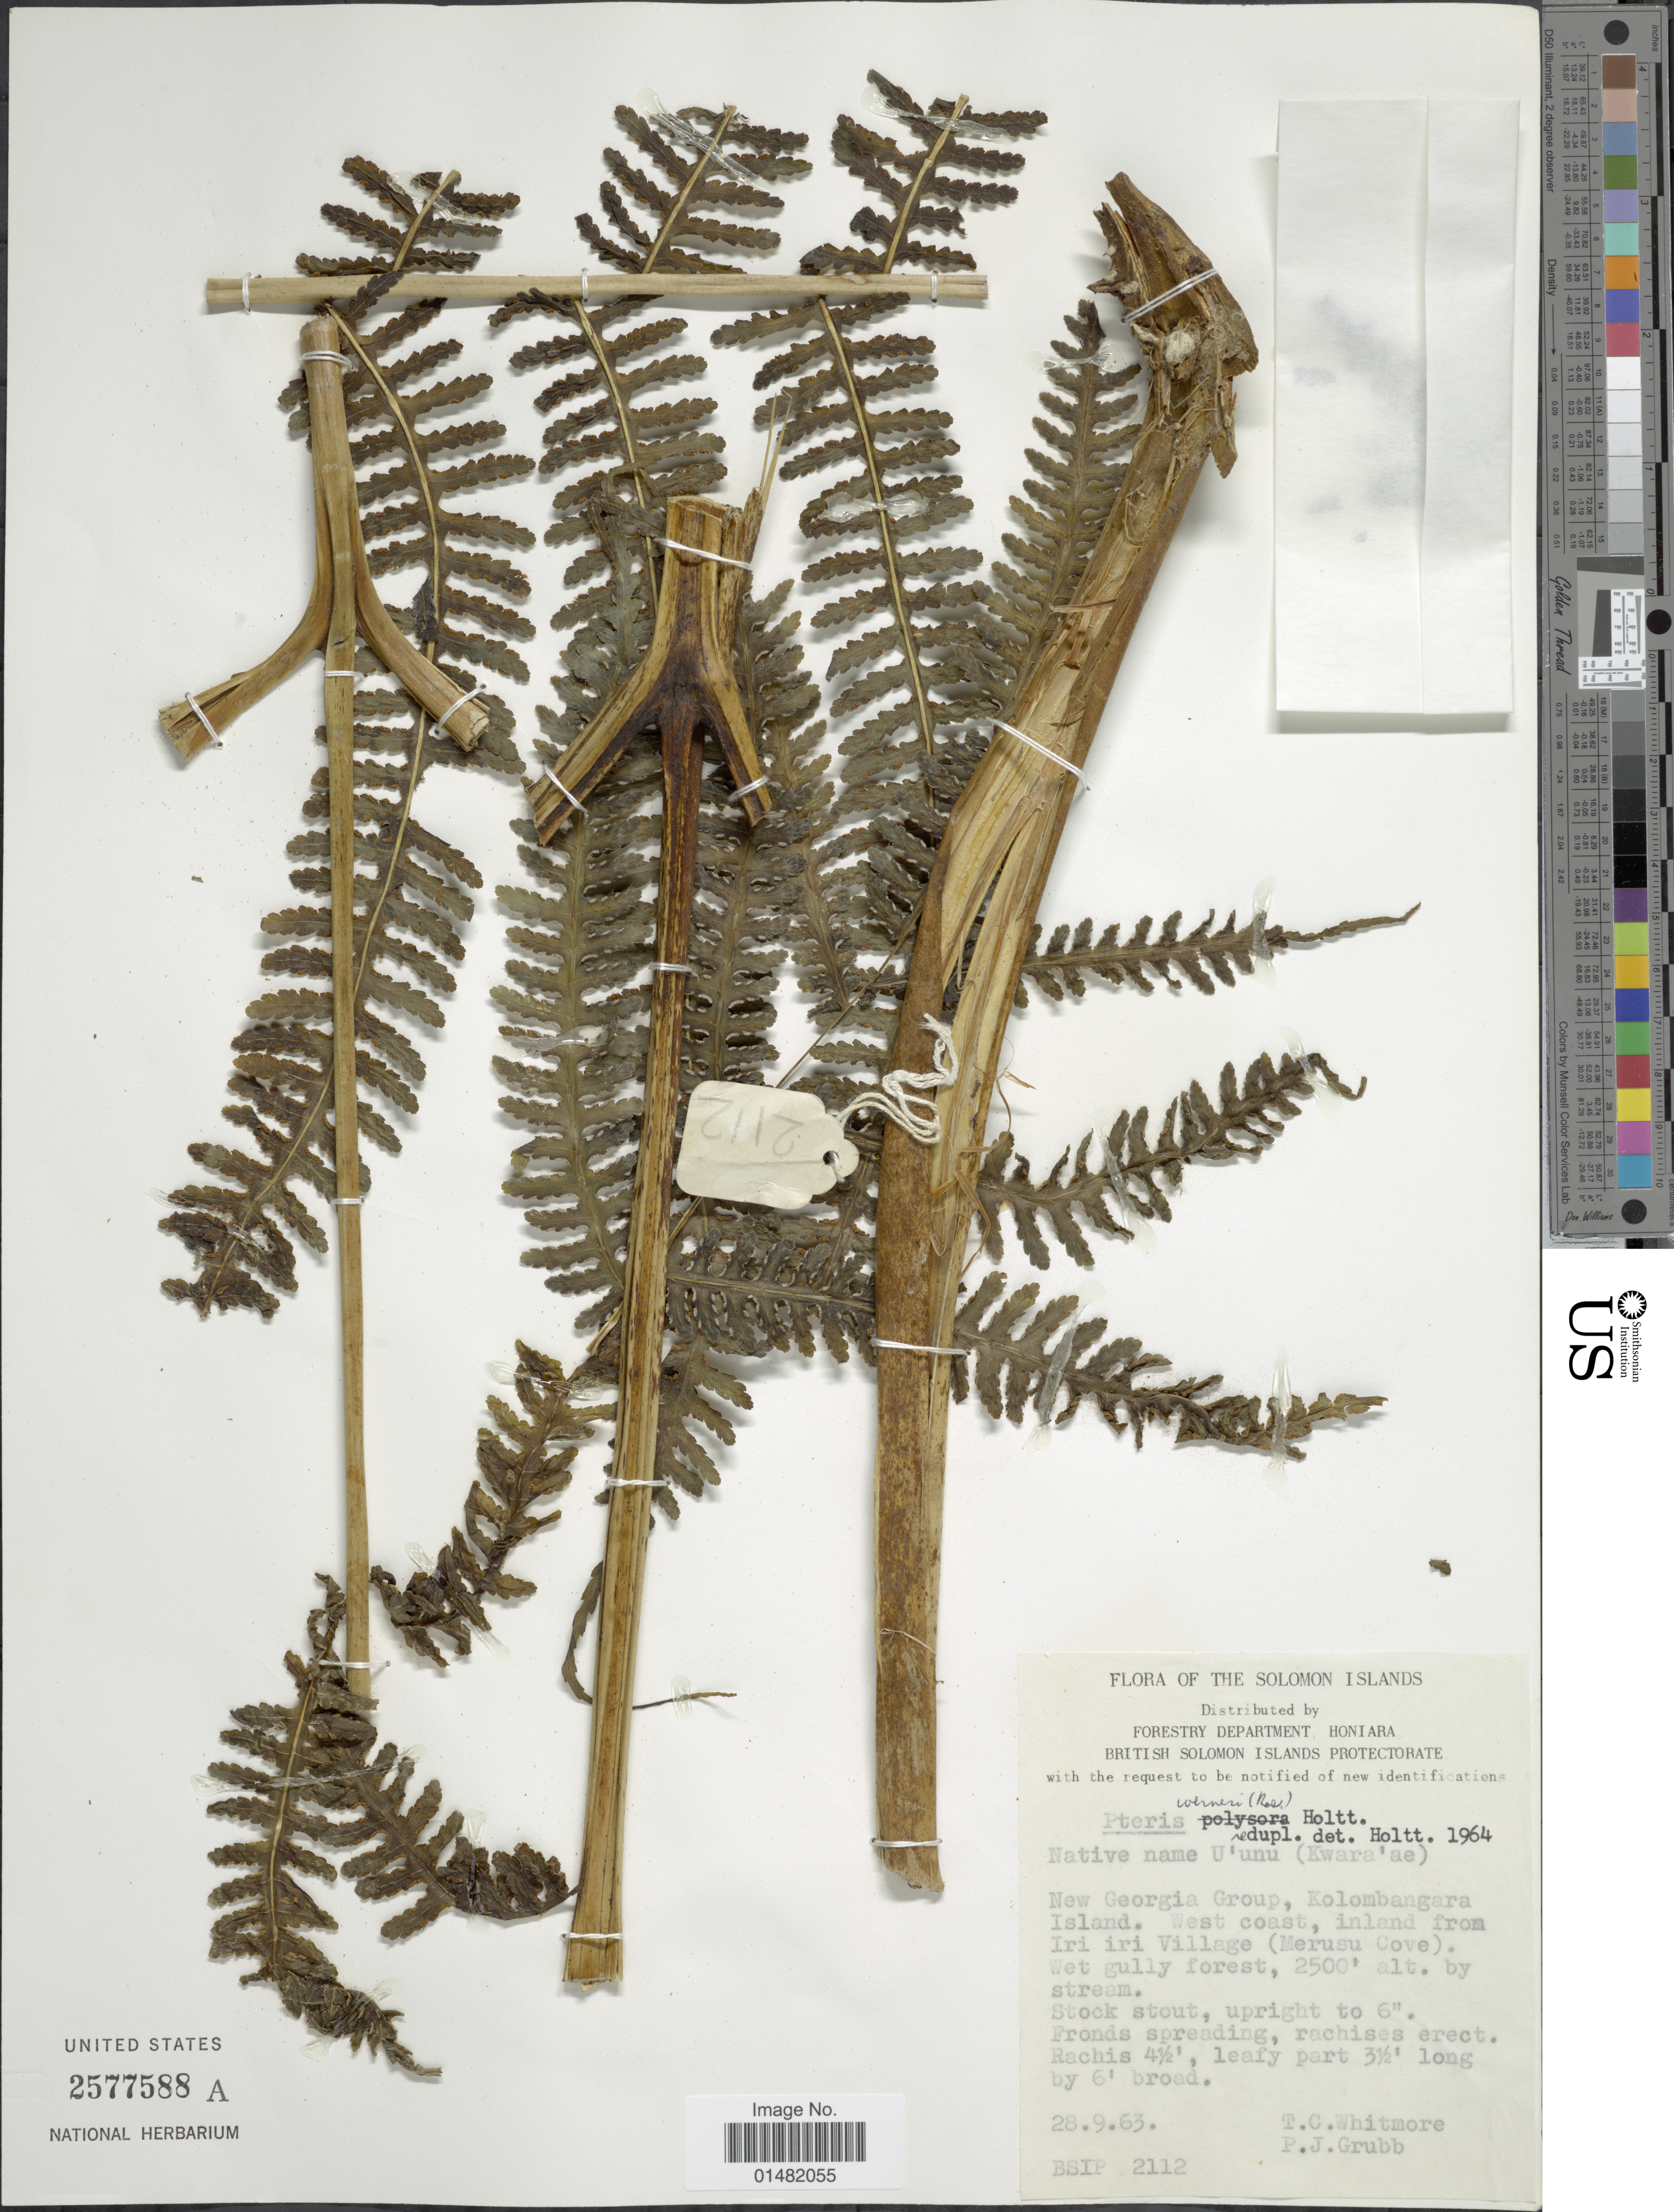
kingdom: Plantae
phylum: Tracheophyta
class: Polypodiopsida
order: Polypodiales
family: Pteridaceae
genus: Pteris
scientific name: Pteris werneri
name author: (Rosenst.) Holttum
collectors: T. C. Whitmore & P. J. Grubb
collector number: BSIP 2112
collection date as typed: Transcribed d/m/y: 28/9/63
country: Solomon Islands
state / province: Solomon Islands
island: Kolombangara [Nduke]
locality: New Georgia Group, Kolombangara Island. West coast, inland from Iri iri Village (Merusu Cove)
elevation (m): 762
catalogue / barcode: US 2577588A